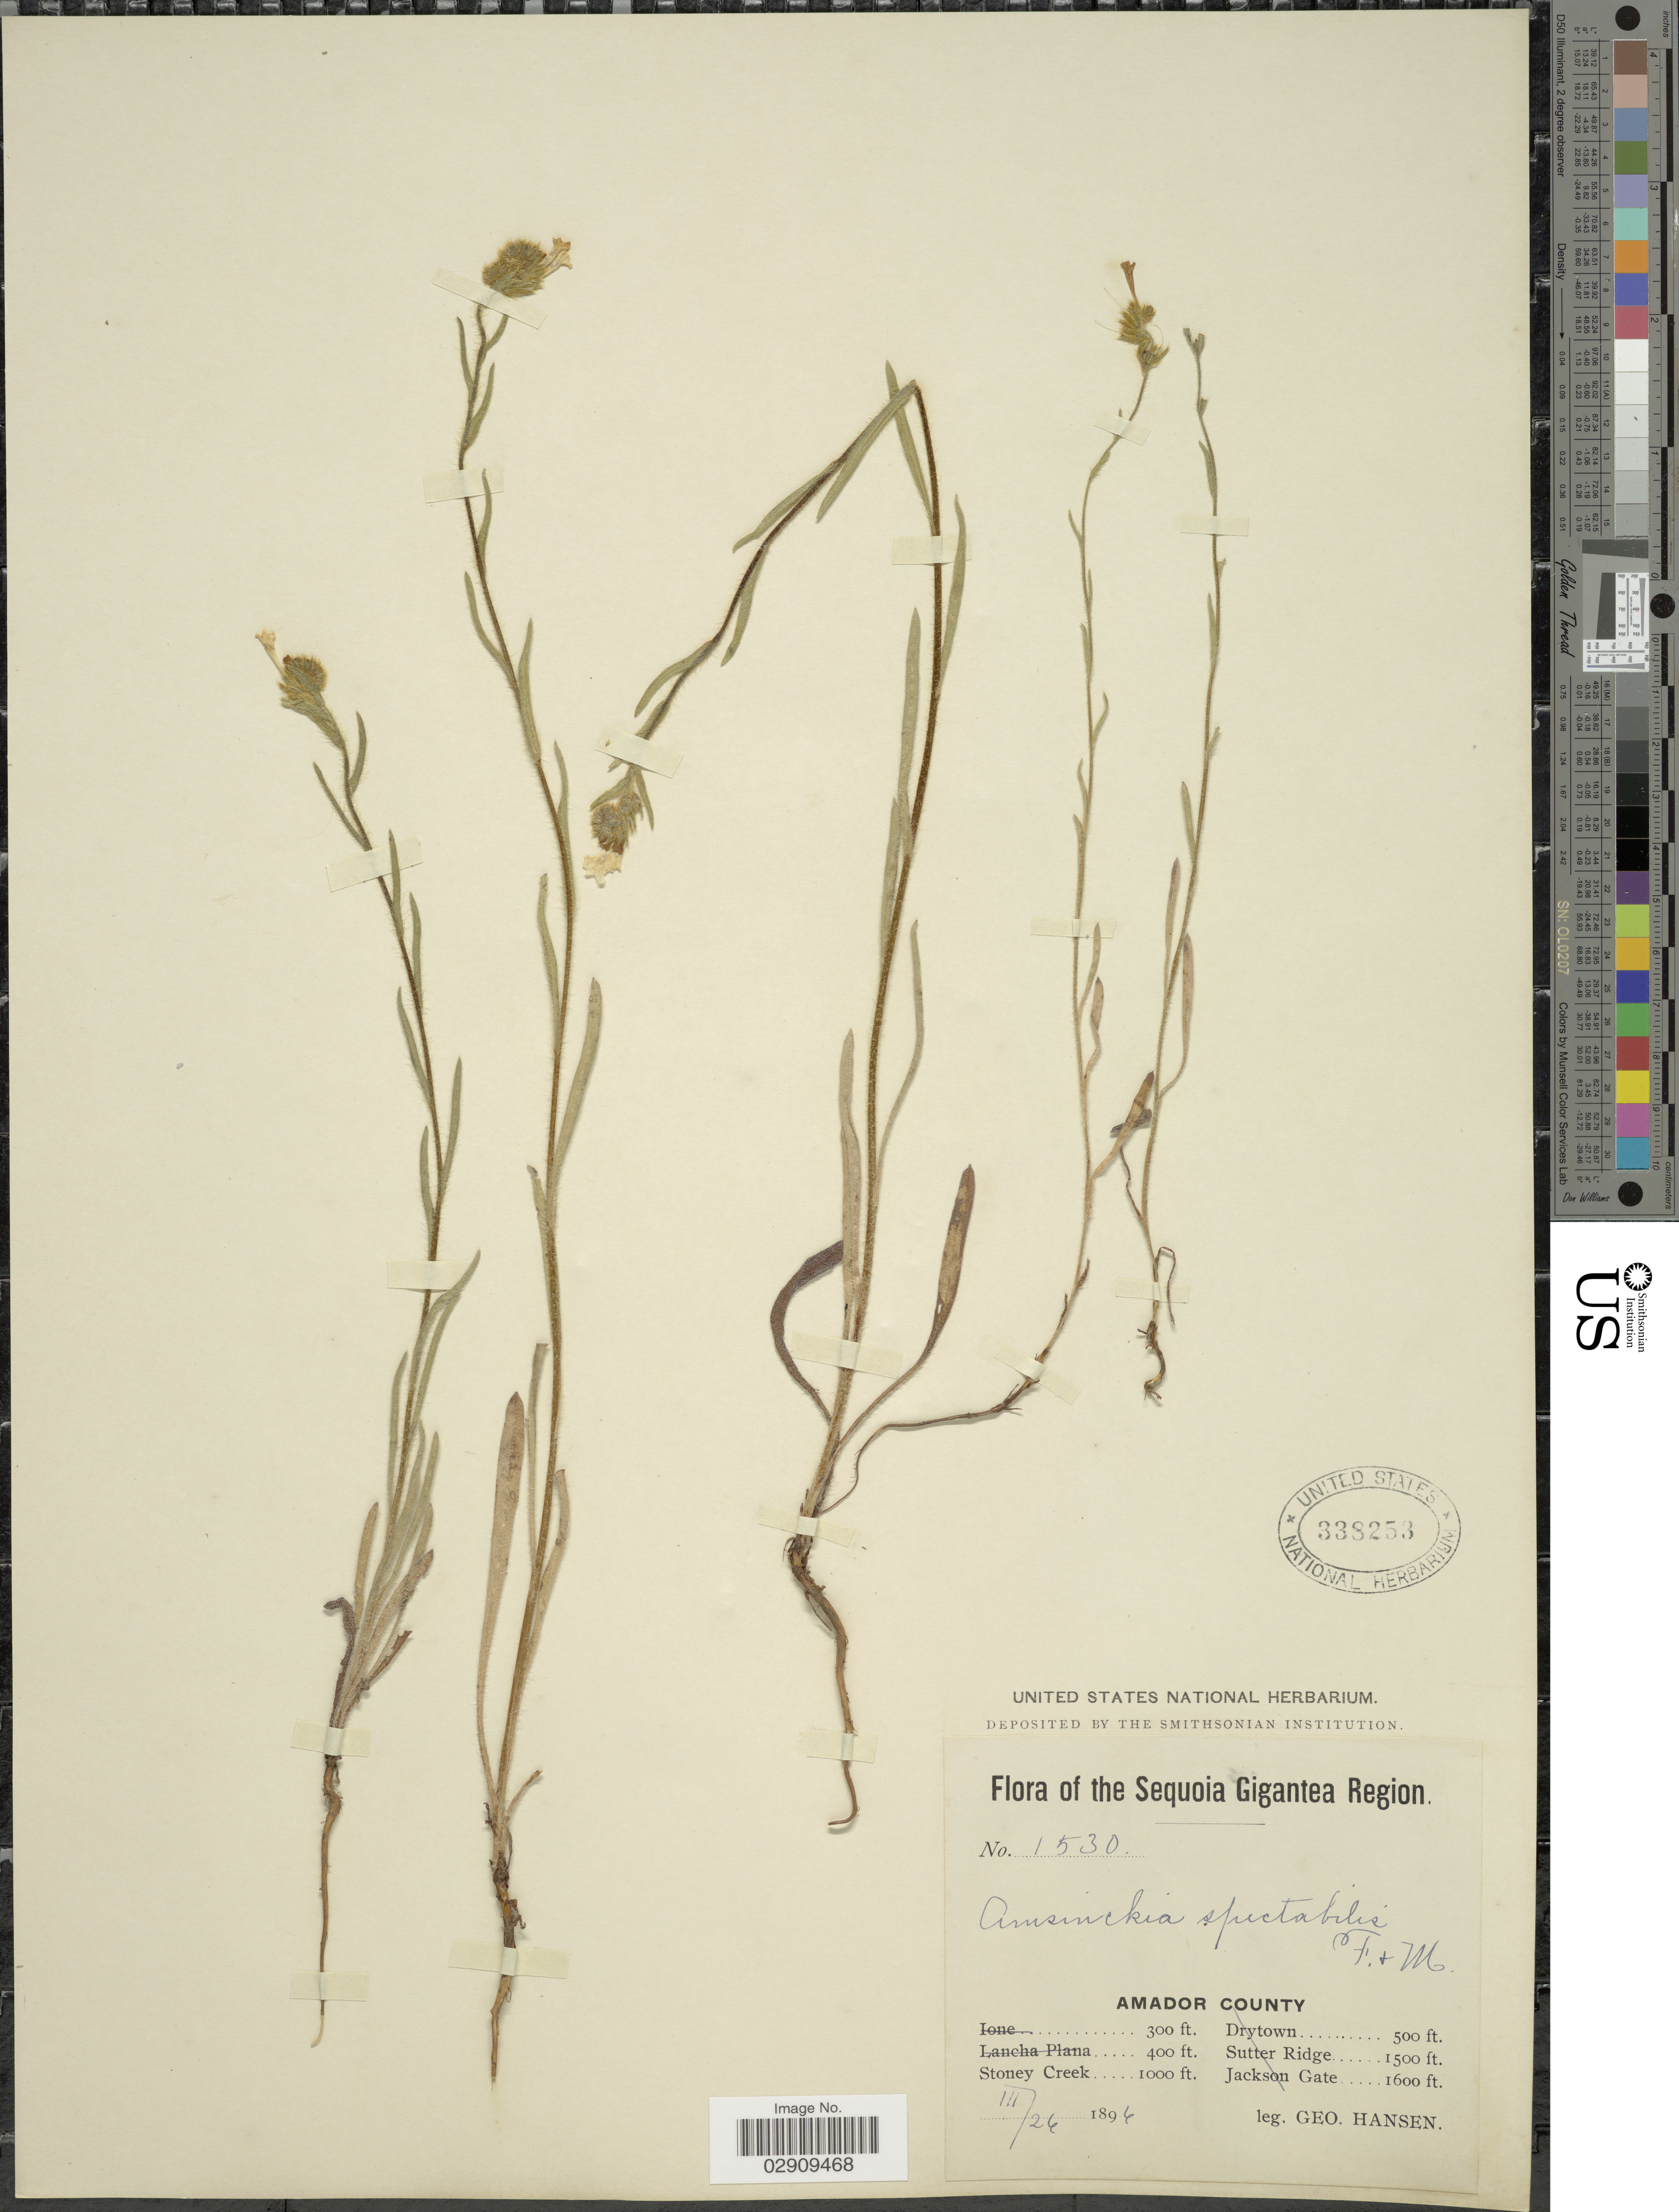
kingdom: Plantae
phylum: Tracheophyta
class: Magnoliopsida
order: Boraginales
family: Boraginaceae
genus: Amsinckia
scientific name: Amsinckia spectabilis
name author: Fisch. & C.A. Mey.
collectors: G. Hansen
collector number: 1530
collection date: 1894-03-24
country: United States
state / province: California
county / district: Amador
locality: The Sequoia Gigantea Region. Amador County. Stoney Creek.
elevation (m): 305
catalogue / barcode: US 338253